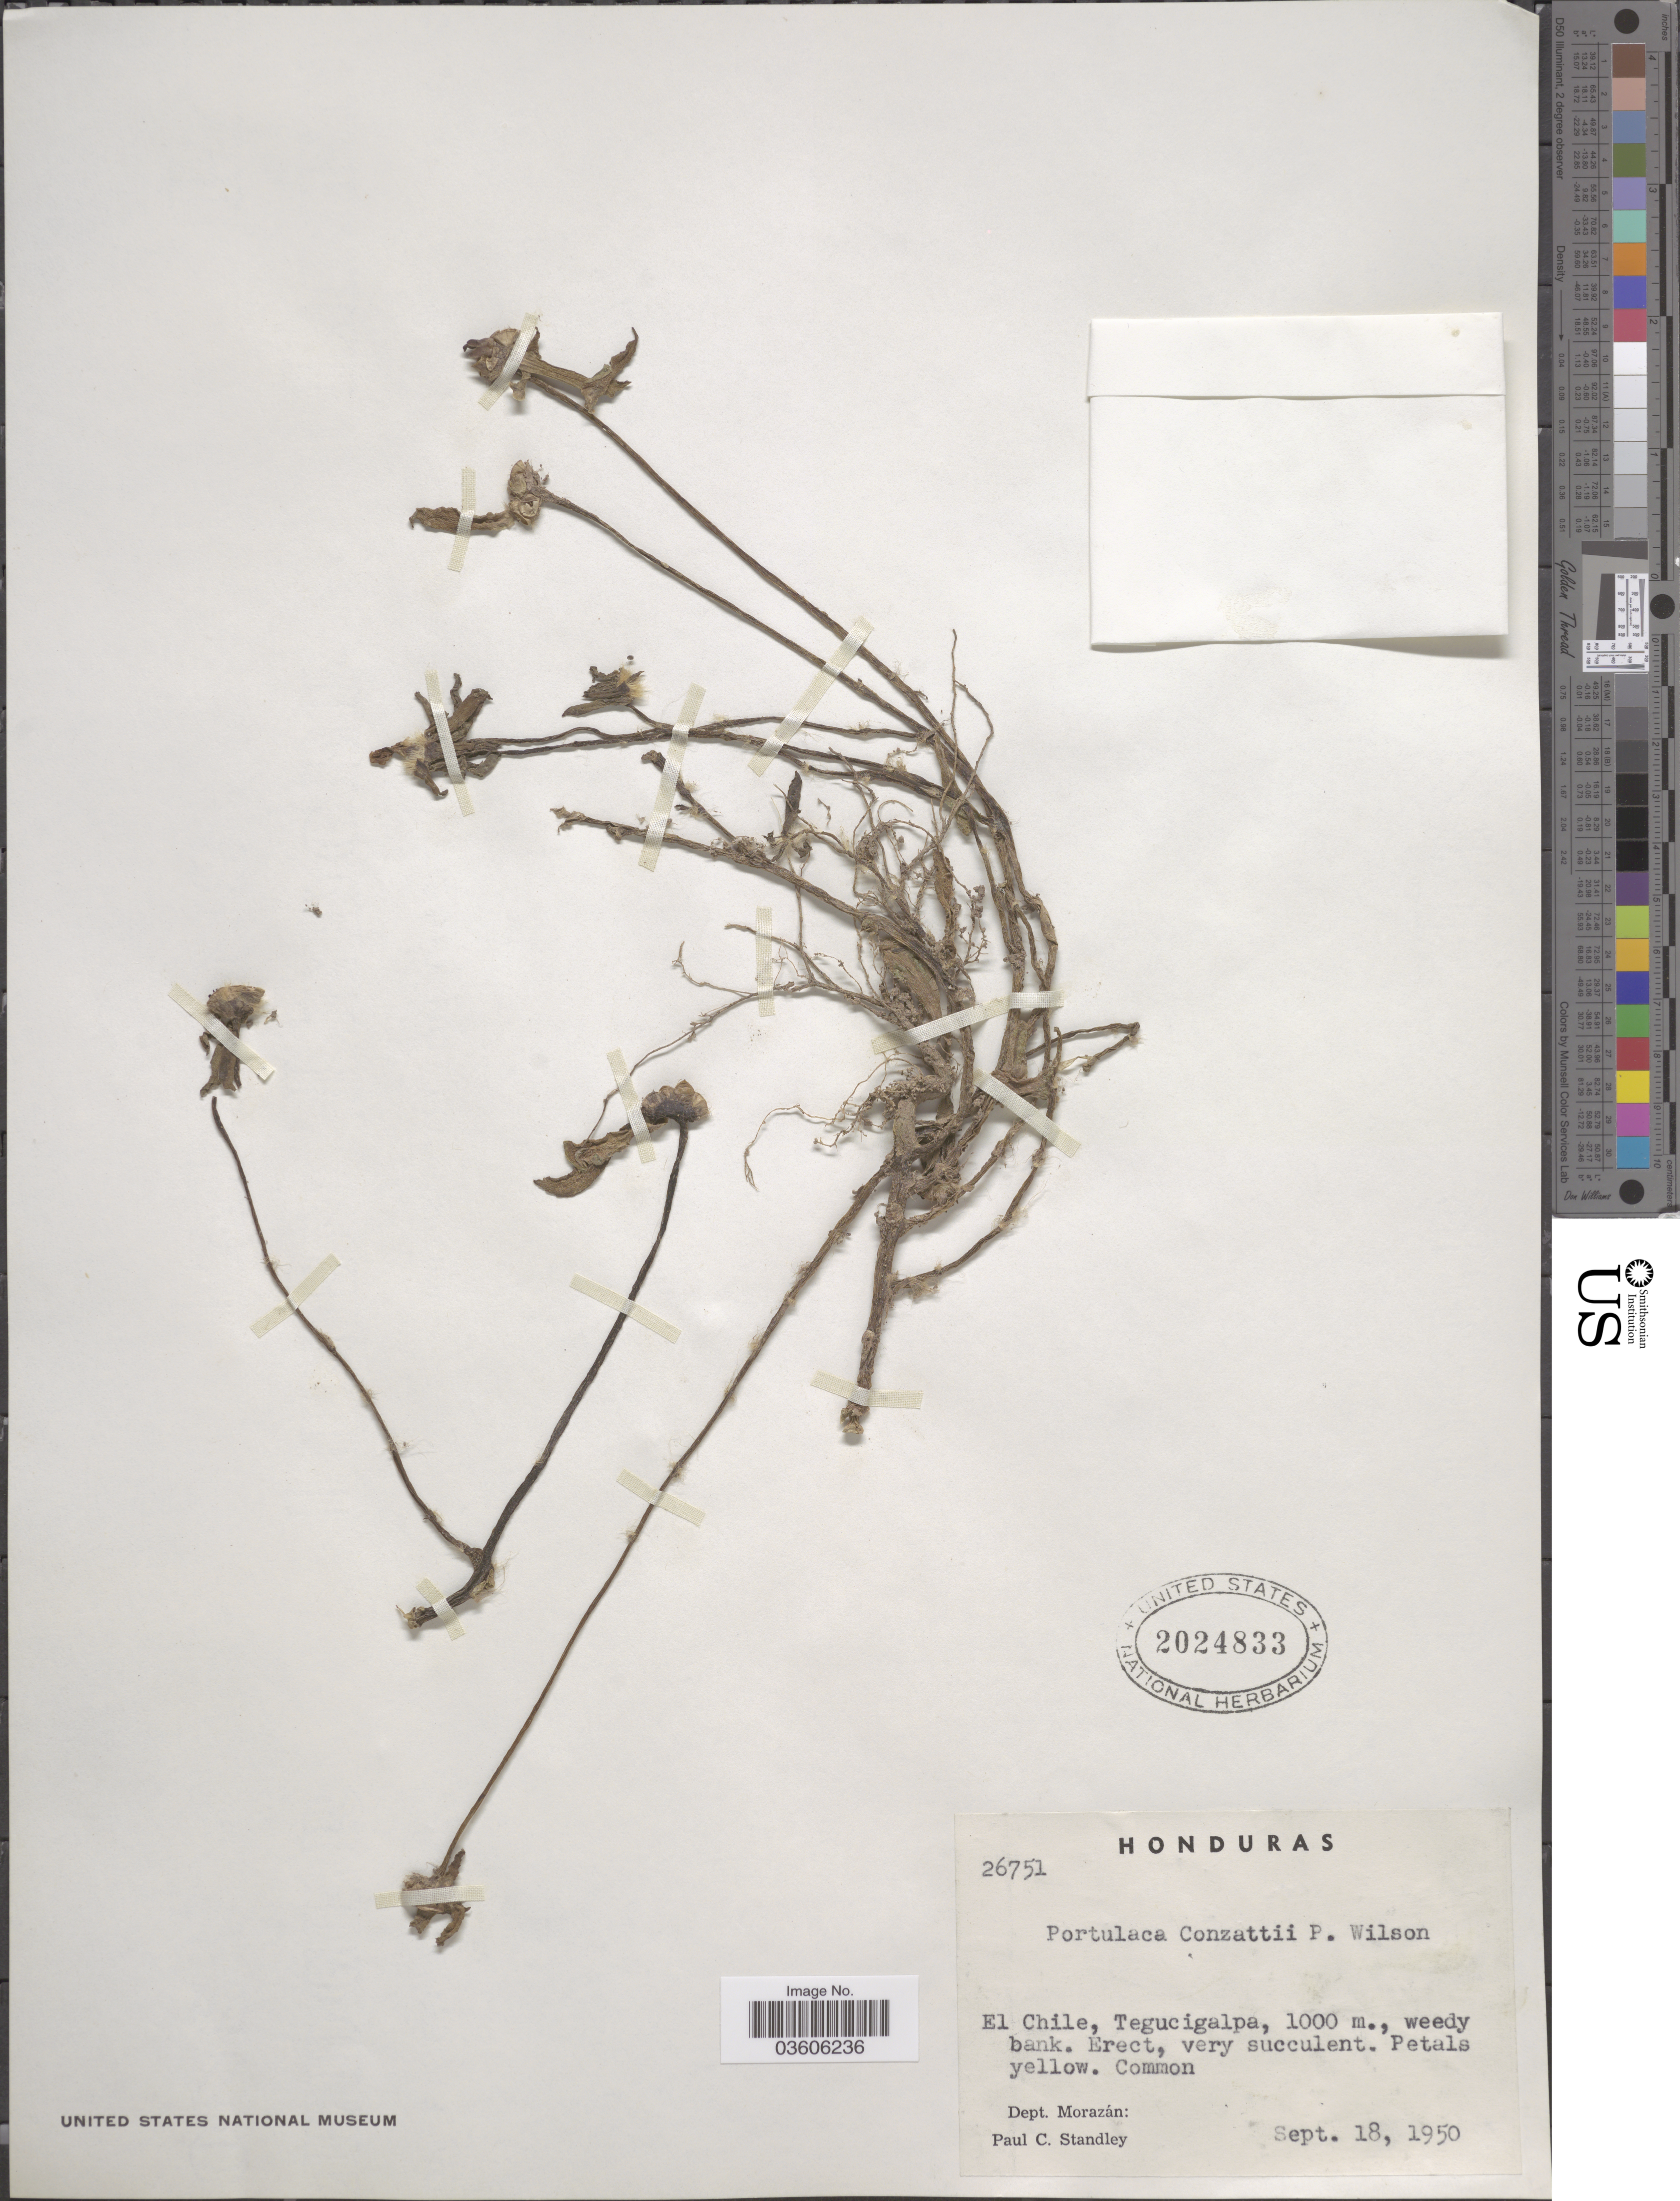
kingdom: Plantae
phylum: Tracheophyta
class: Magnoliopsida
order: Caryophyllales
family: Portulacaceae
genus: Portulaca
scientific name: Portulaca conzattii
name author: P. Wilson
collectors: P. C. Standley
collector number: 26751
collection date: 1950-09-18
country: Honduras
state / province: Fco. Morazán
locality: El Chile, Tegucigalpa. Dept. Morazán.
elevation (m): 1000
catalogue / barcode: US 2024833